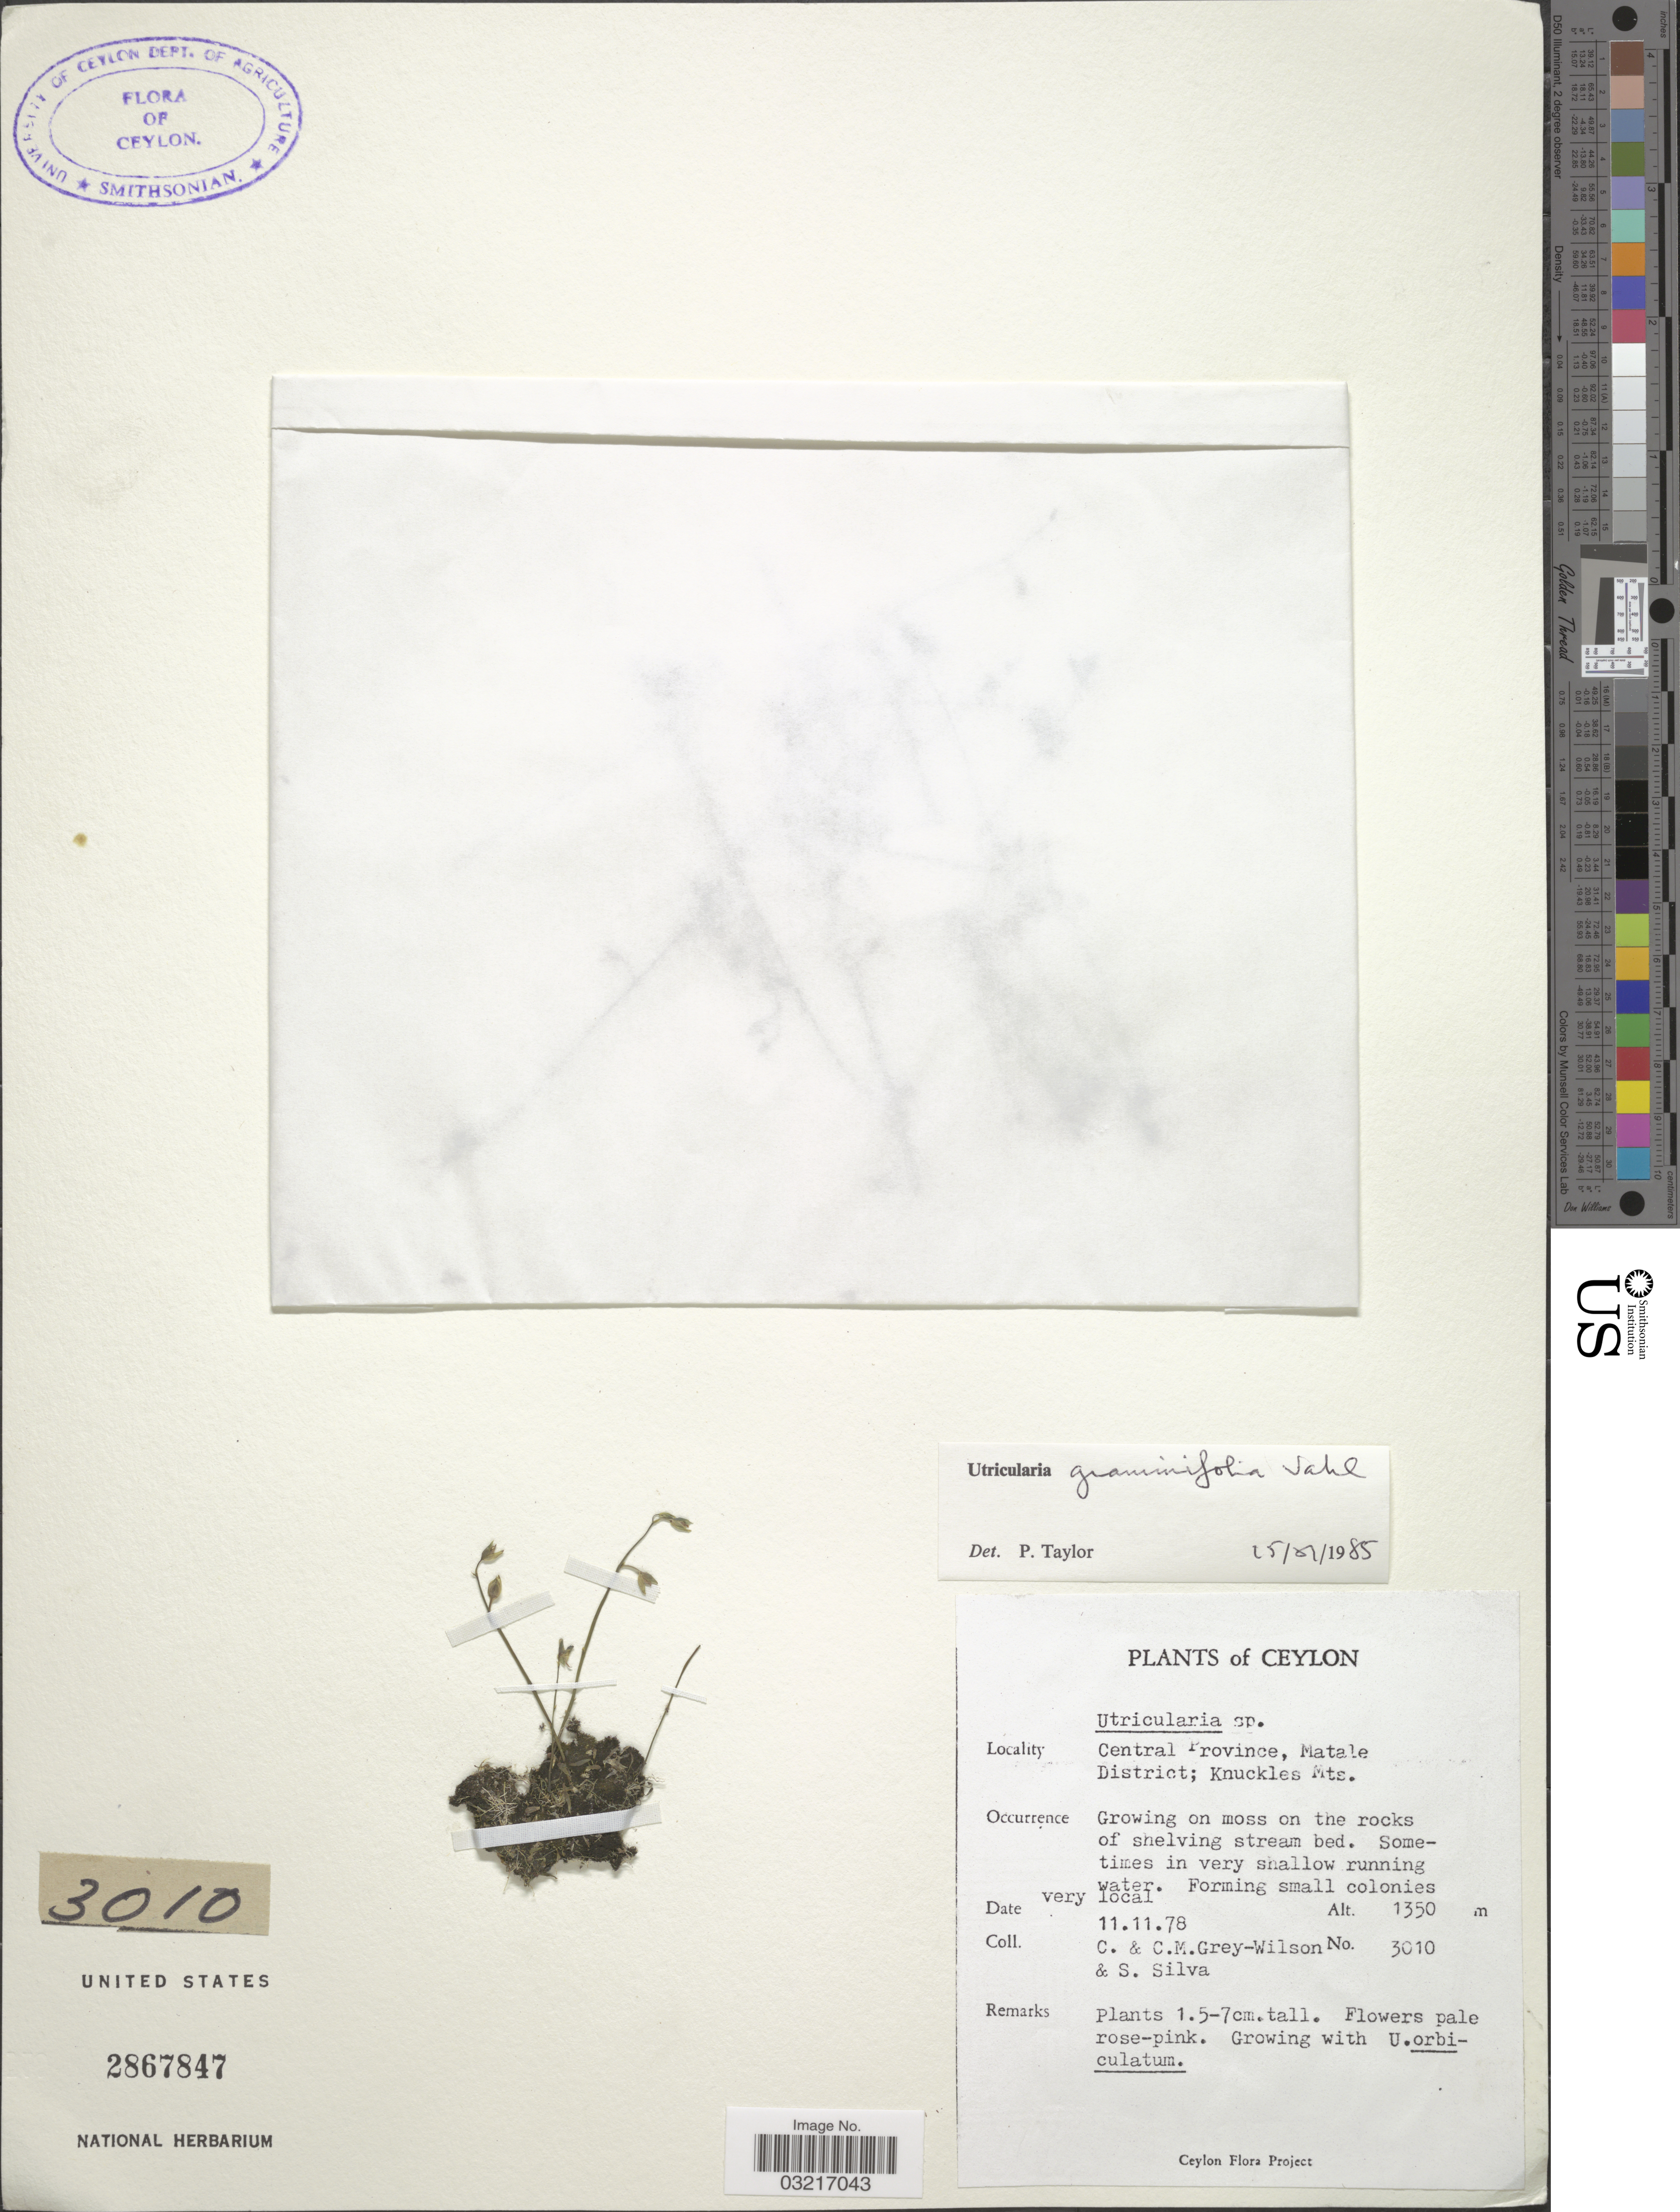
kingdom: Plantae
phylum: Tracheophyta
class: Magnoliopsida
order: Lamiales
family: Lentibulariaceae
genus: Utricularia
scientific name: Utricularia graminifolia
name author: Vahl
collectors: C. Grey-Wilson, C. Grey-Wilson & S. Silva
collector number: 3010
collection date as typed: Transcribed d/m/y: 11/11/78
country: Sri Lanka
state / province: Central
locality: Ceylon, Matale District; Knuckles Mts.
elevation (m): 1350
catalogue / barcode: US 2867847